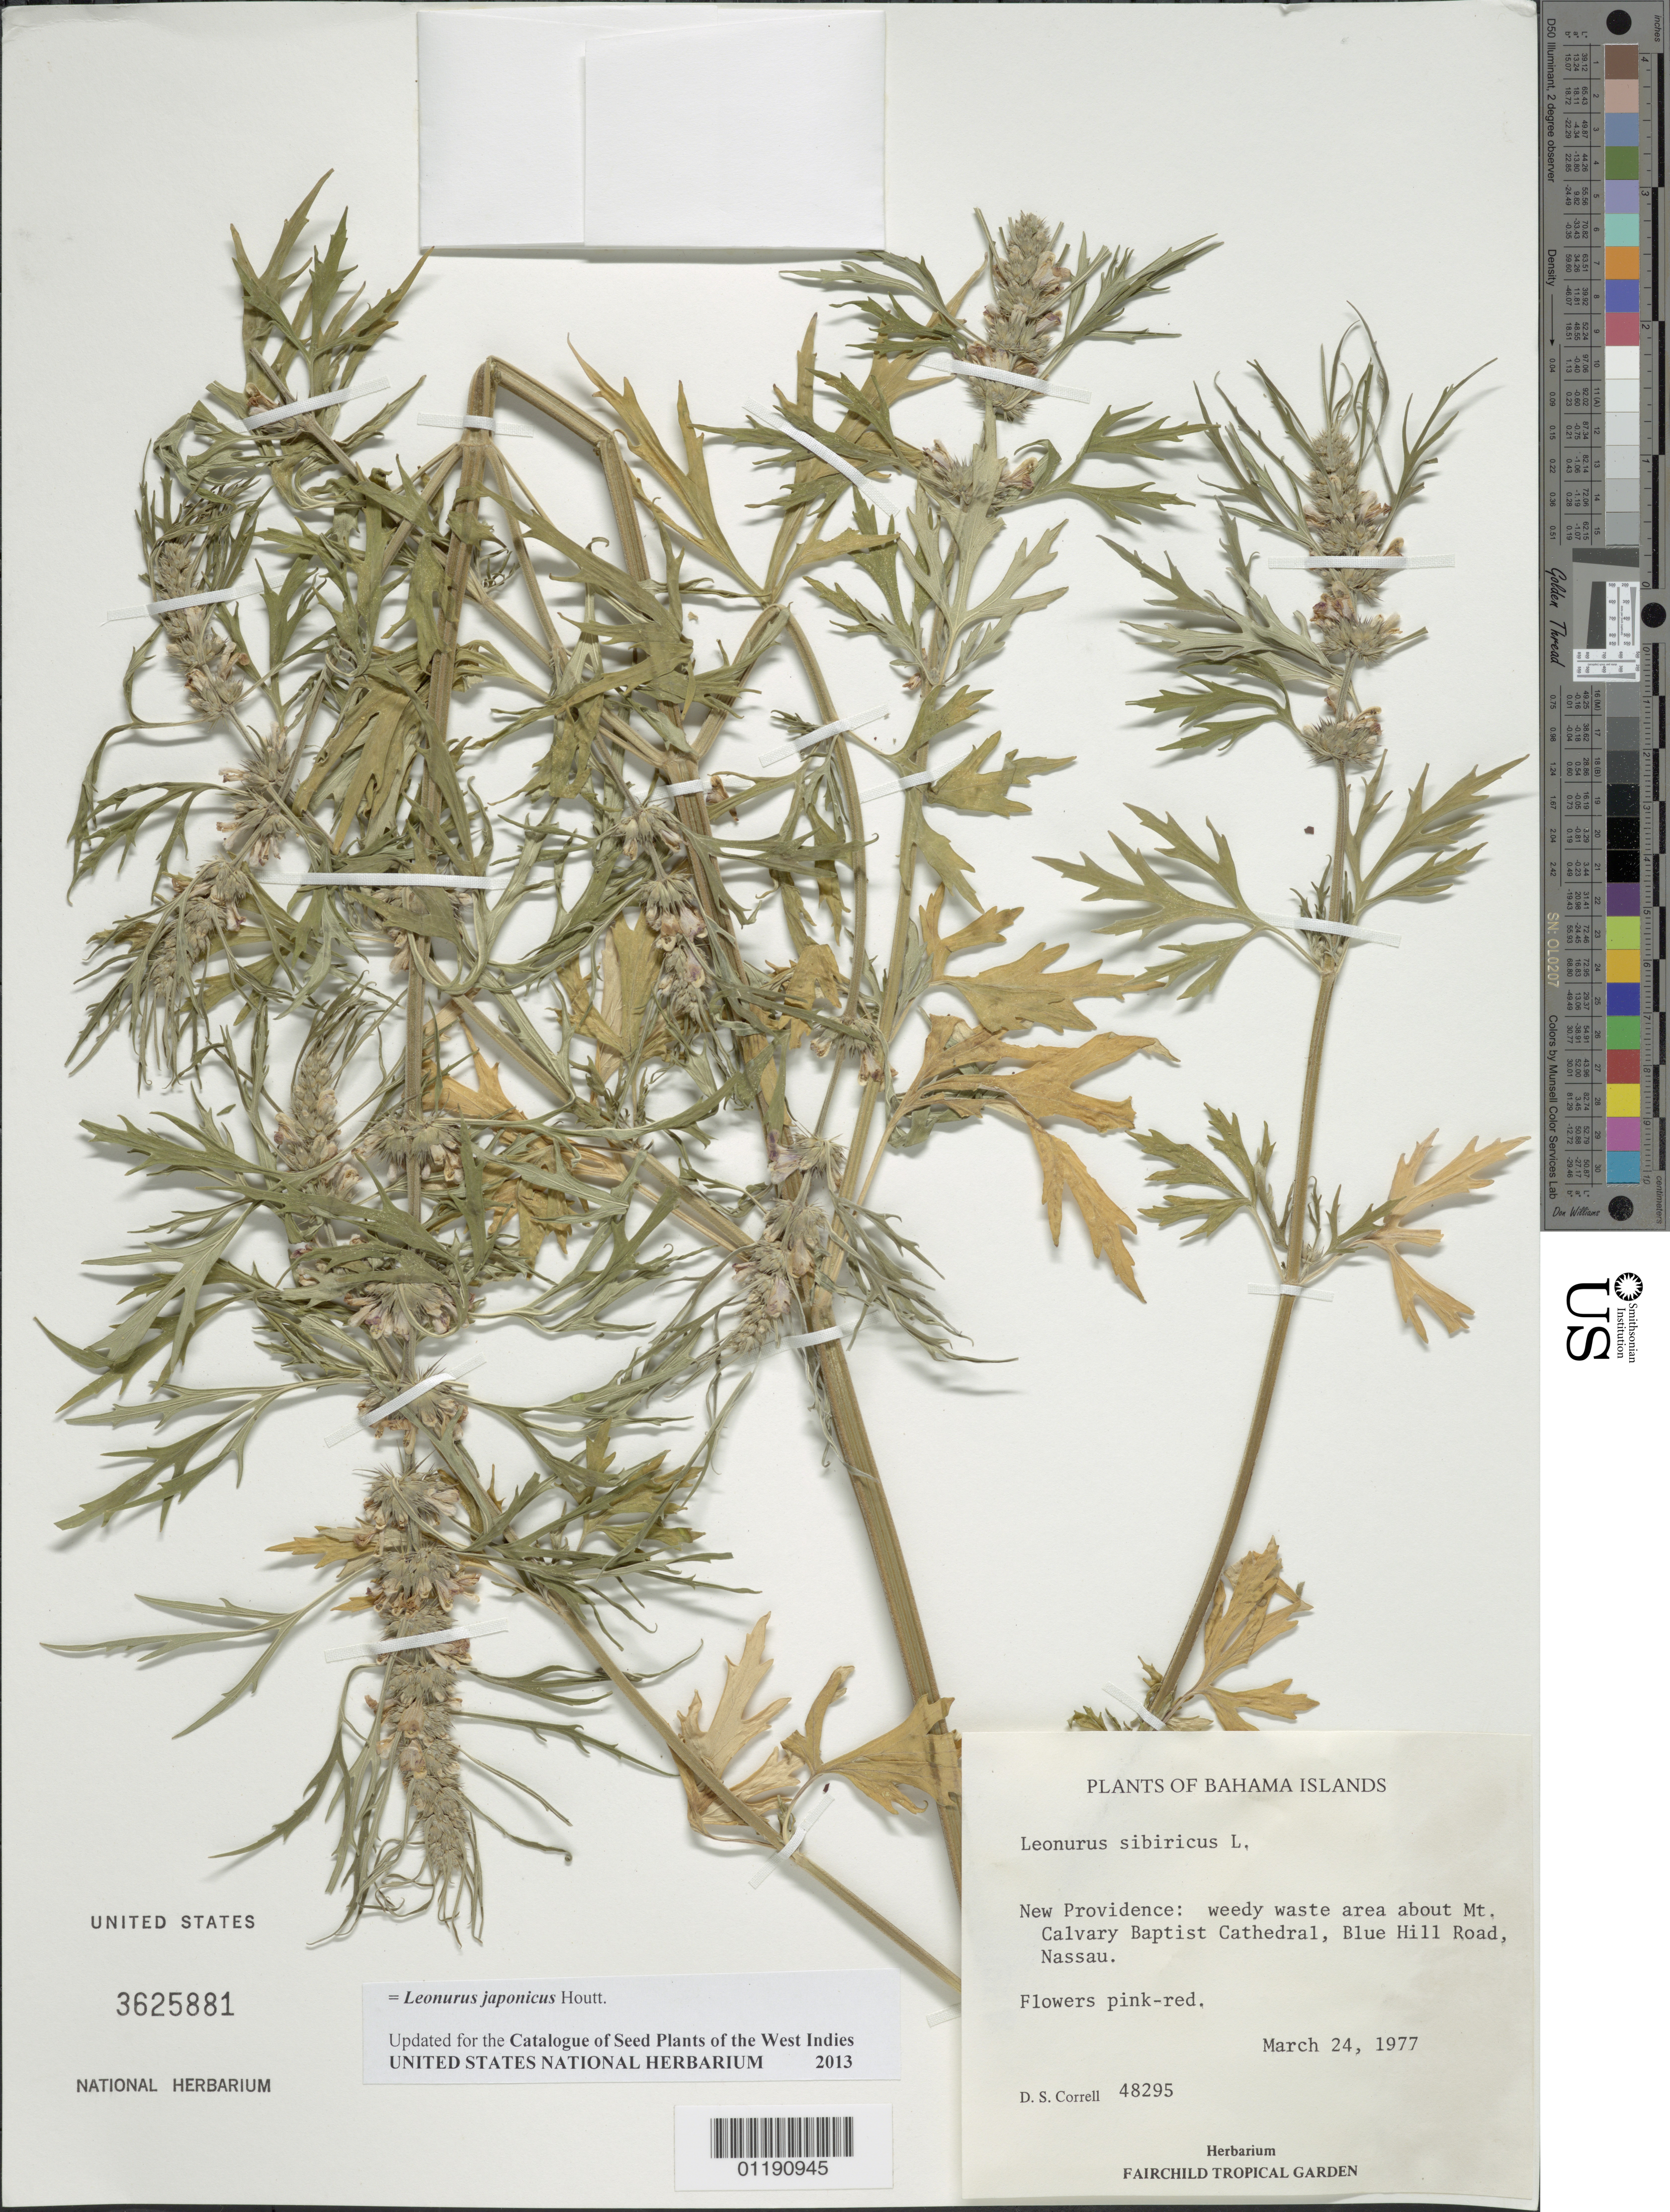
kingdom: Plantae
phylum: Tracheophyta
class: Magnoliopsida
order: Lamiales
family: Lamiaceae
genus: Leonurus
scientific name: Leonurus japonicus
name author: Houtt.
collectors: D. S. Correll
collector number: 48295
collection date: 1977-03-24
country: Bahamas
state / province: New Providence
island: New Providence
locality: New Providence: waste area around Mt. Calvary Baptist Cathedral, Blue Hill Road, Nassau.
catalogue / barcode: US 3625881